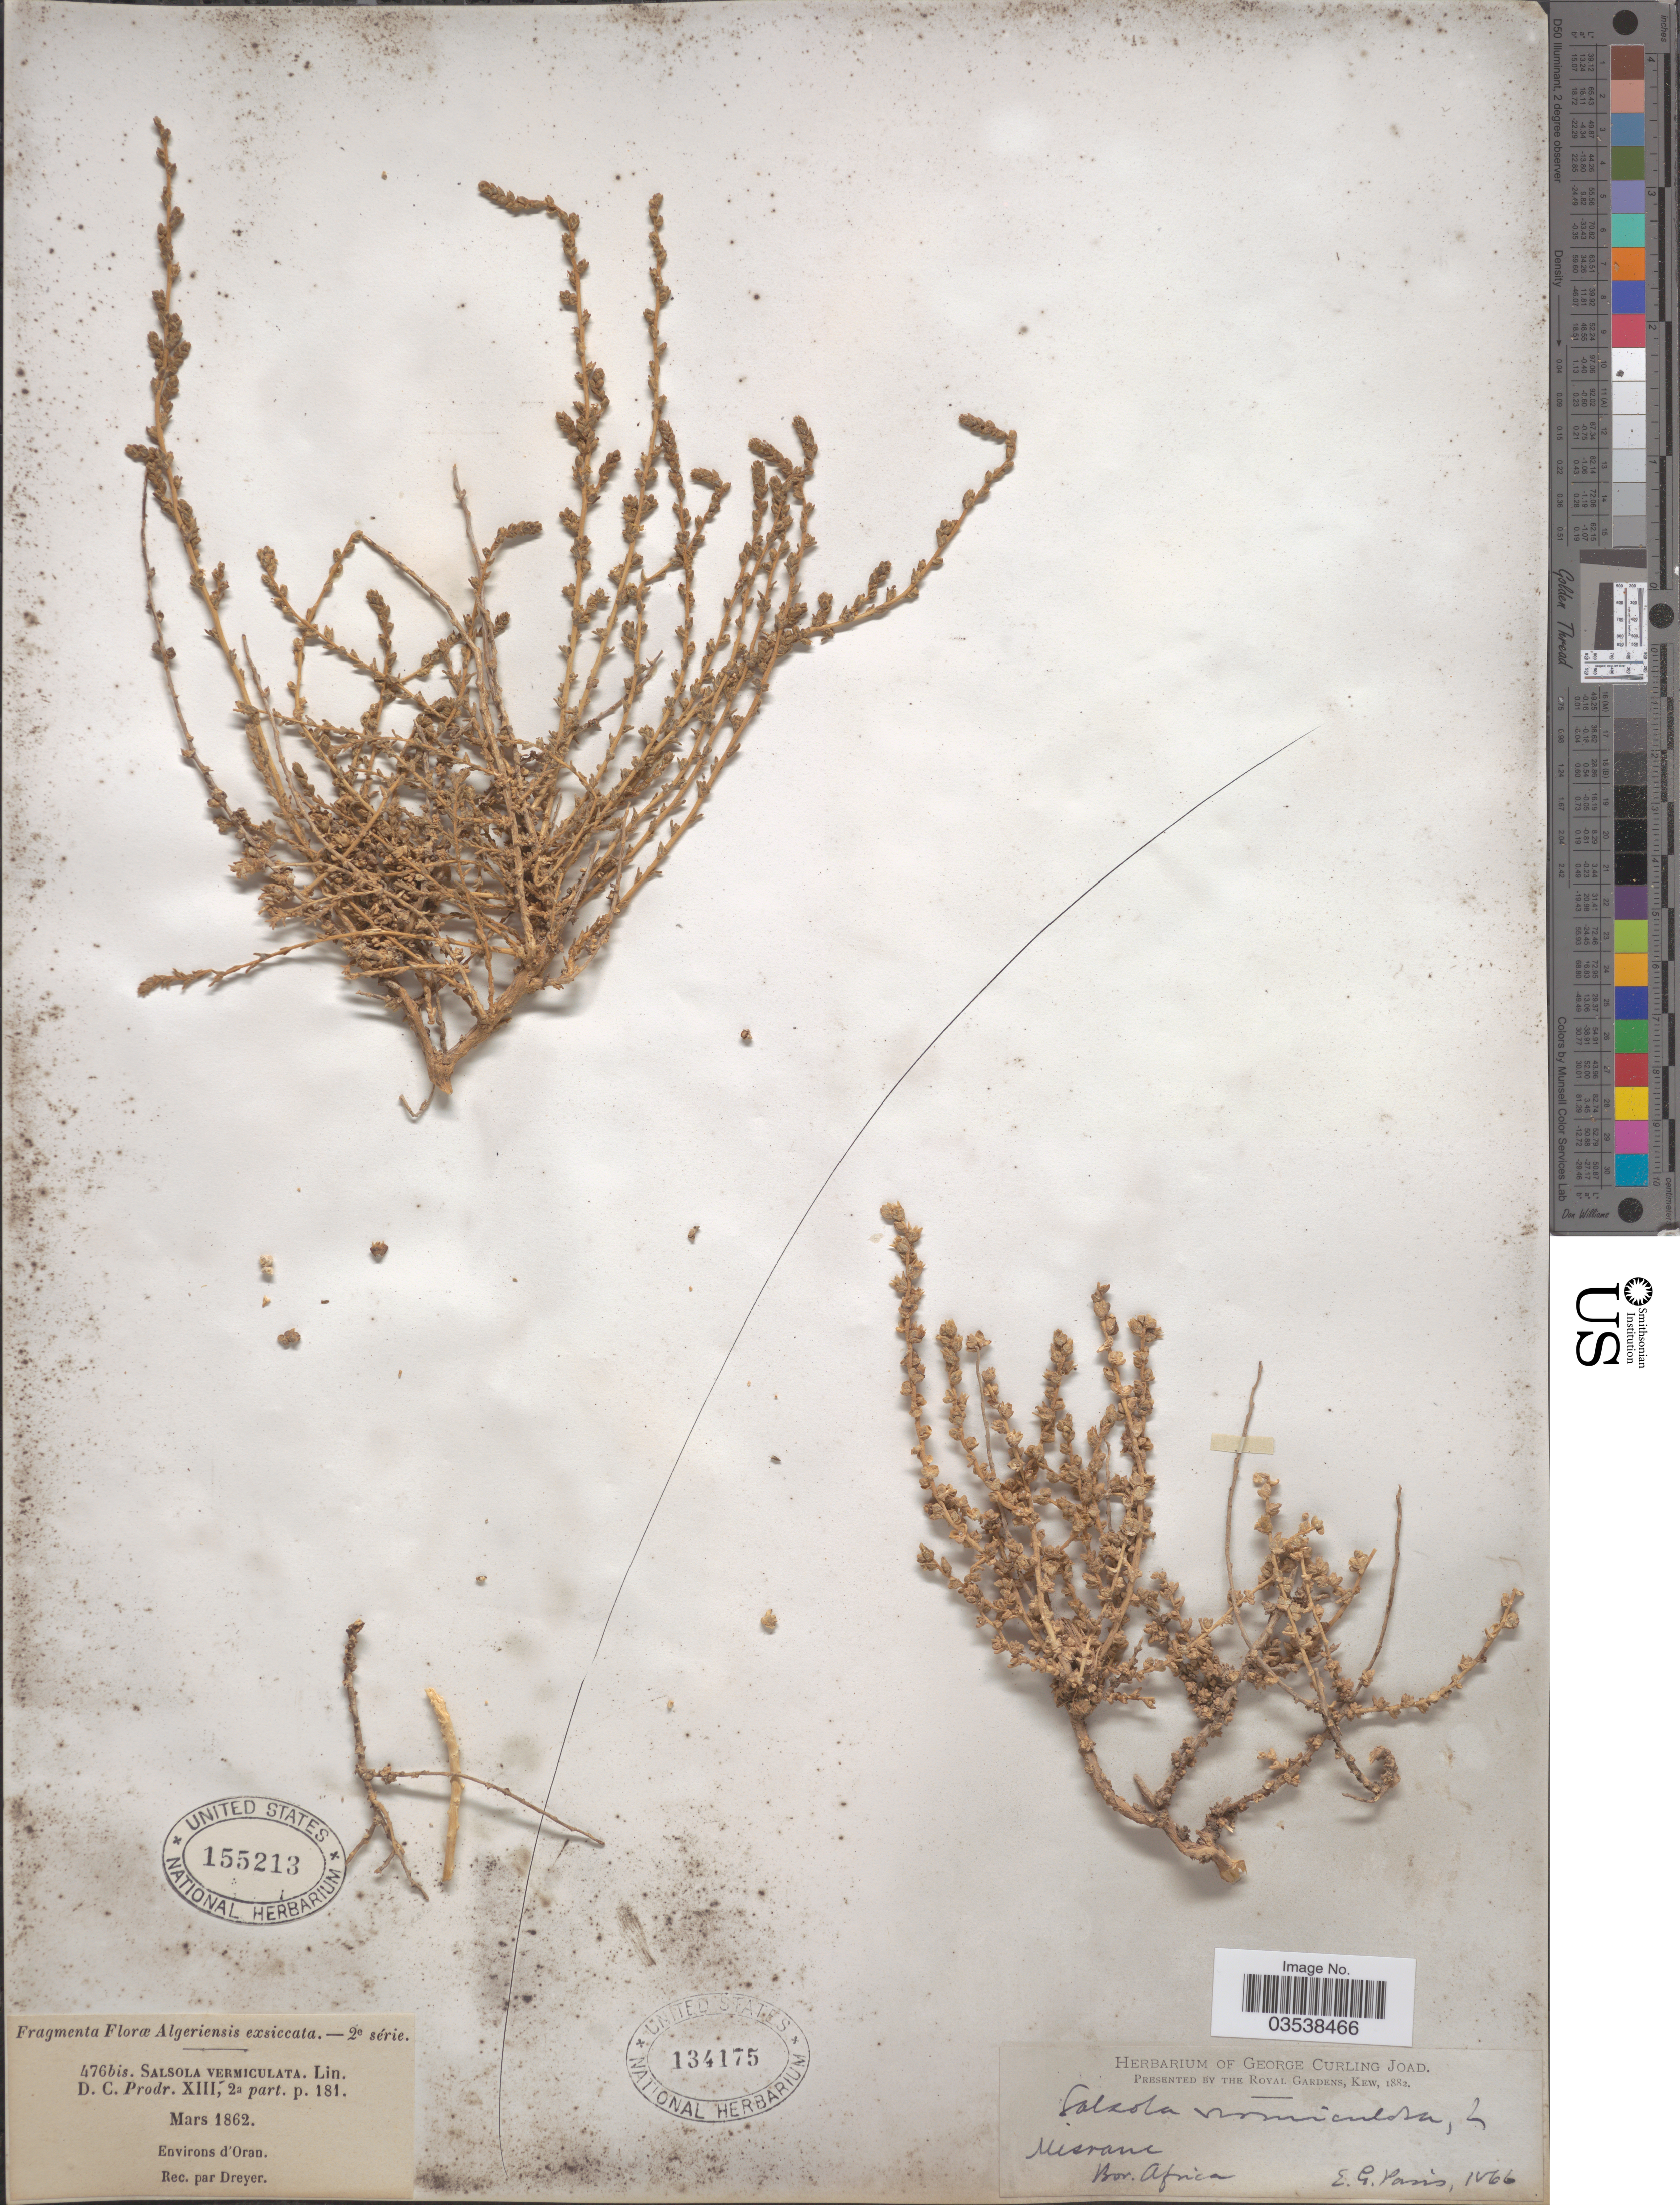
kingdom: Plantae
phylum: Tracheophyta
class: Magnoliopsida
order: Caryophyllales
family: Amaranthaceae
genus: Caroxylon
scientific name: Caroxylon vermiculatum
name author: (L.) Akhani & Roalson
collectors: Dréyer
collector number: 476bis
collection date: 1862-03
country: Algeria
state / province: Oran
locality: Algeriensis. Environs d'Oran.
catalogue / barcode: US 155213